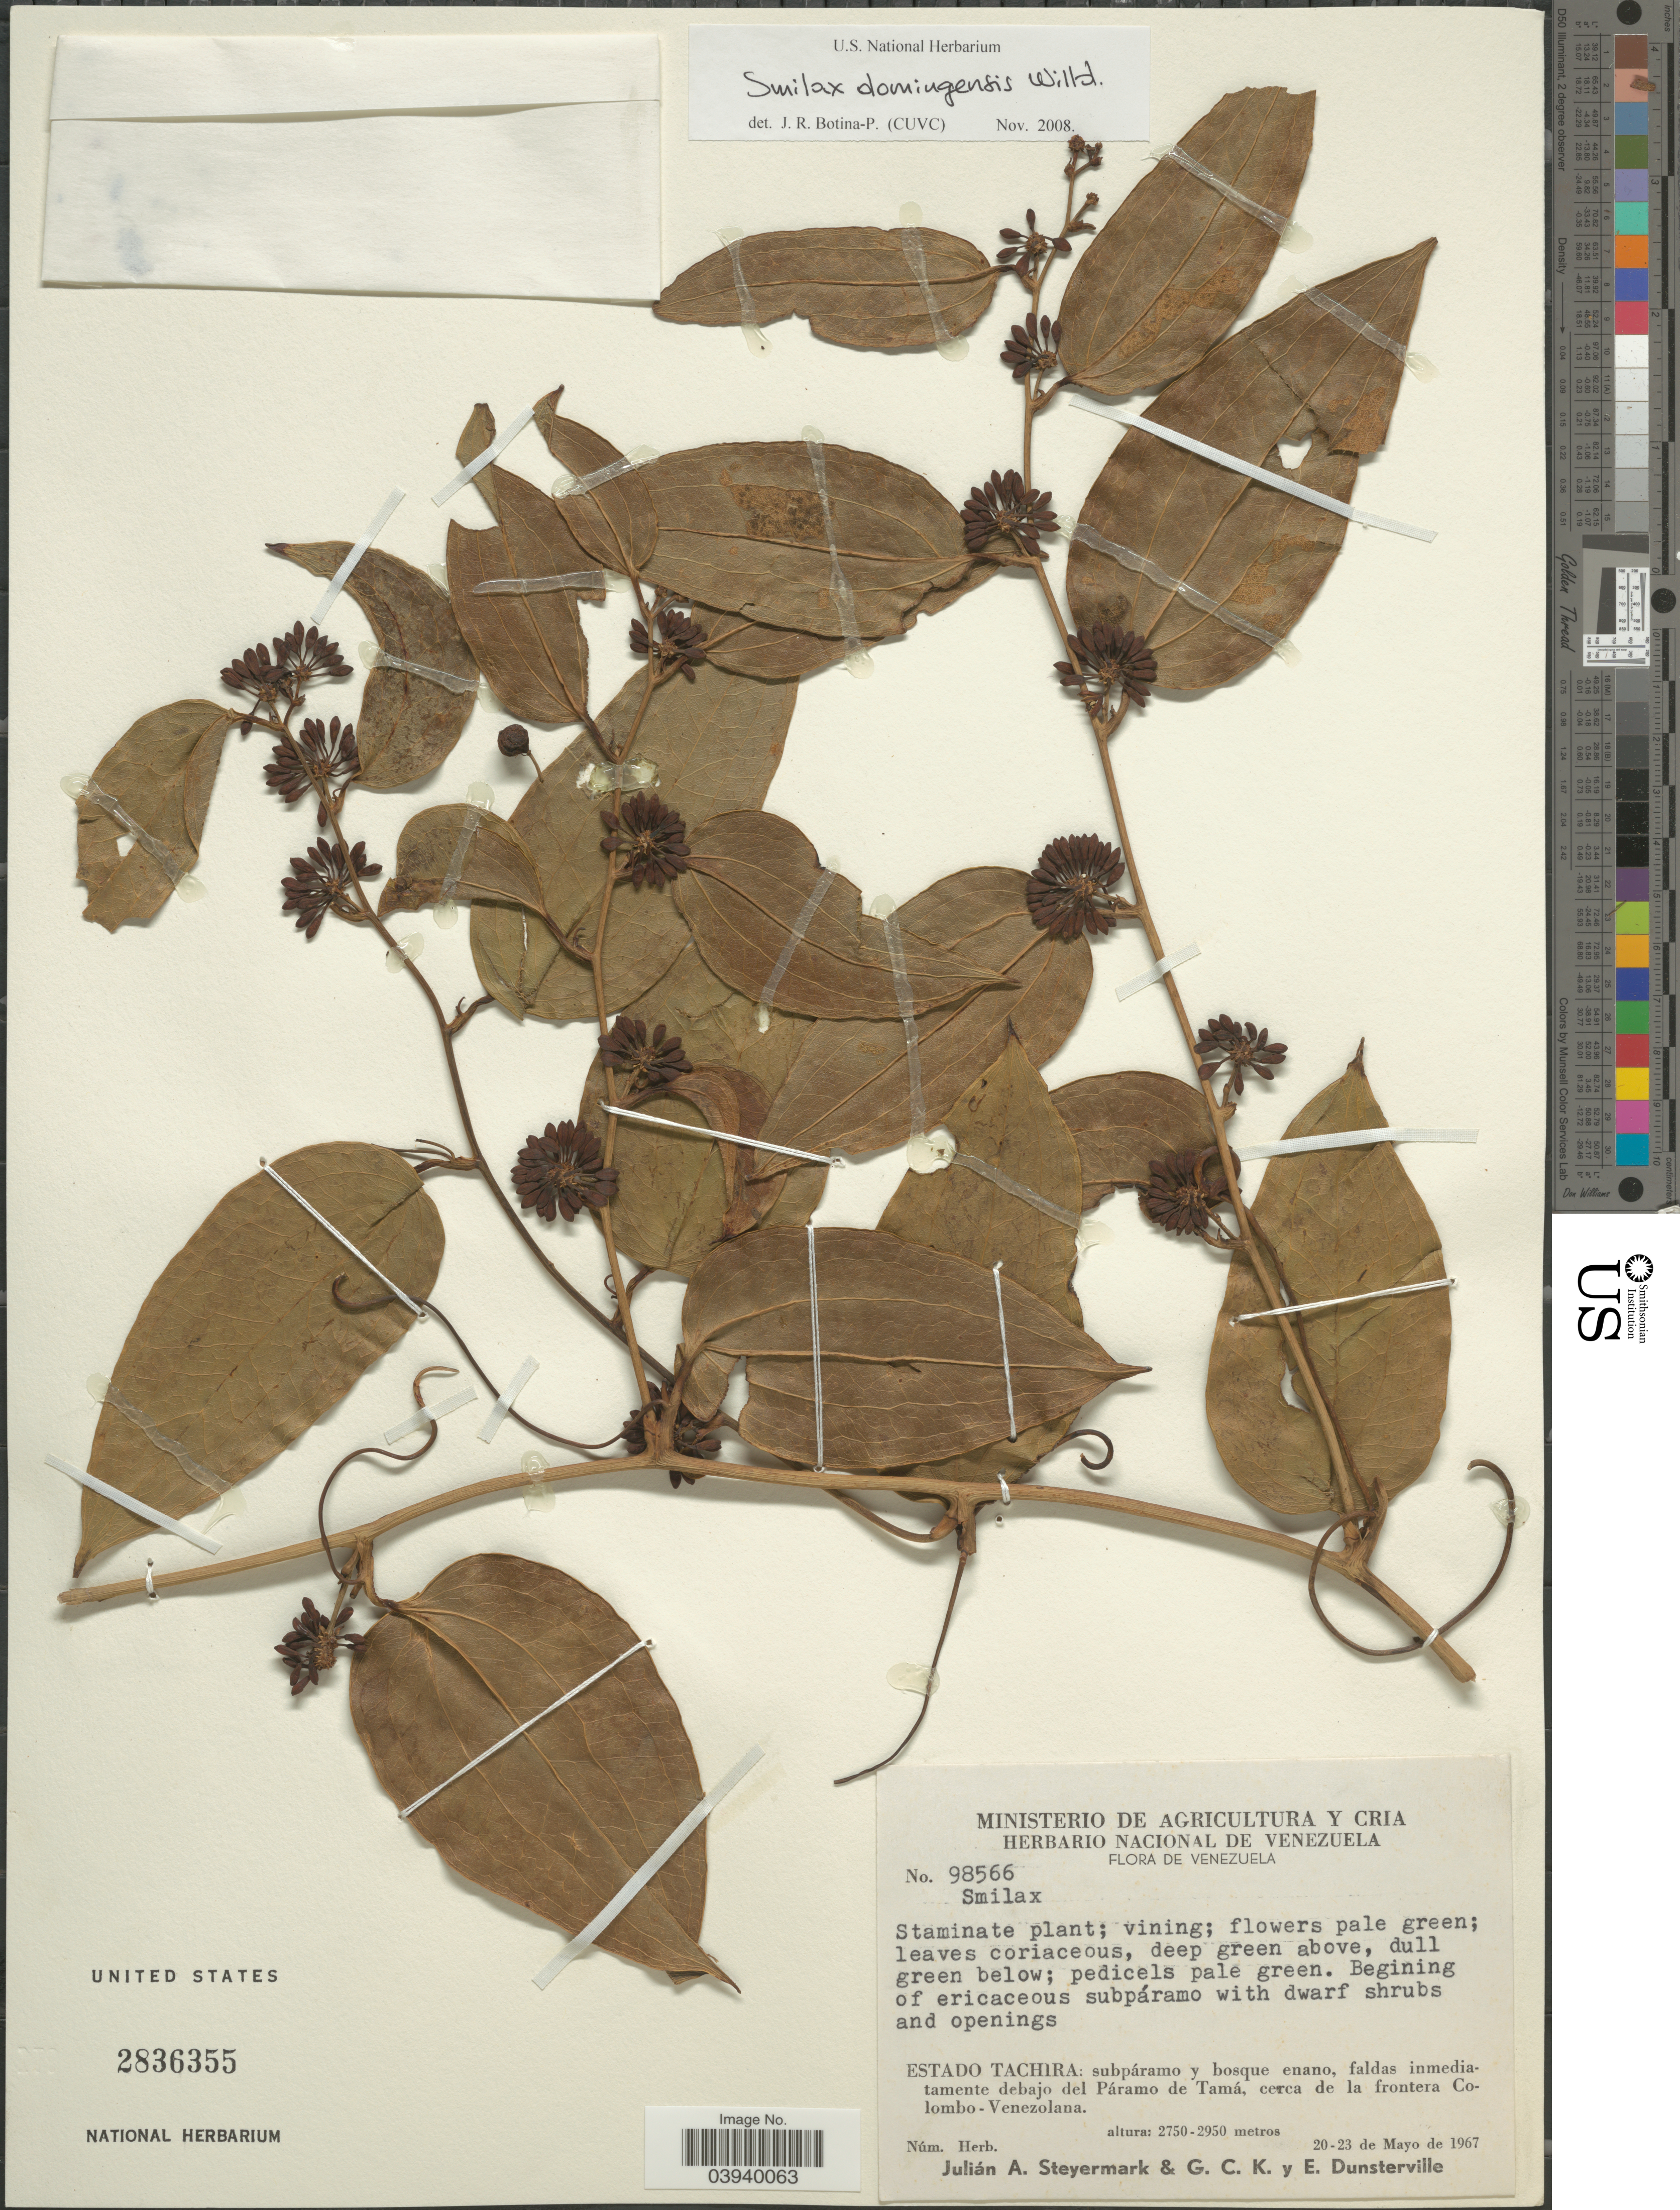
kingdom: Plantae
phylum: Tracheophyta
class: Liliopsida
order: Liliales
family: Smilacaceae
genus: Smilax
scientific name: Smilax domingensis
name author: Willd.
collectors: J. Steyermark, G. C. K. Dunsterville & E. Dunsterville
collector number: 98566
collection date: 1967-05-20/1967-05-23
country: Venezuela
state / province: Tachira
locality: Subpáramo y bosque enano, faldas inmediatamente debajo del Páramo de Tamá, cerca de la frontera Colombo-Venezolana.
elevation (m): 2750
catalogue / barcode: US 2836355